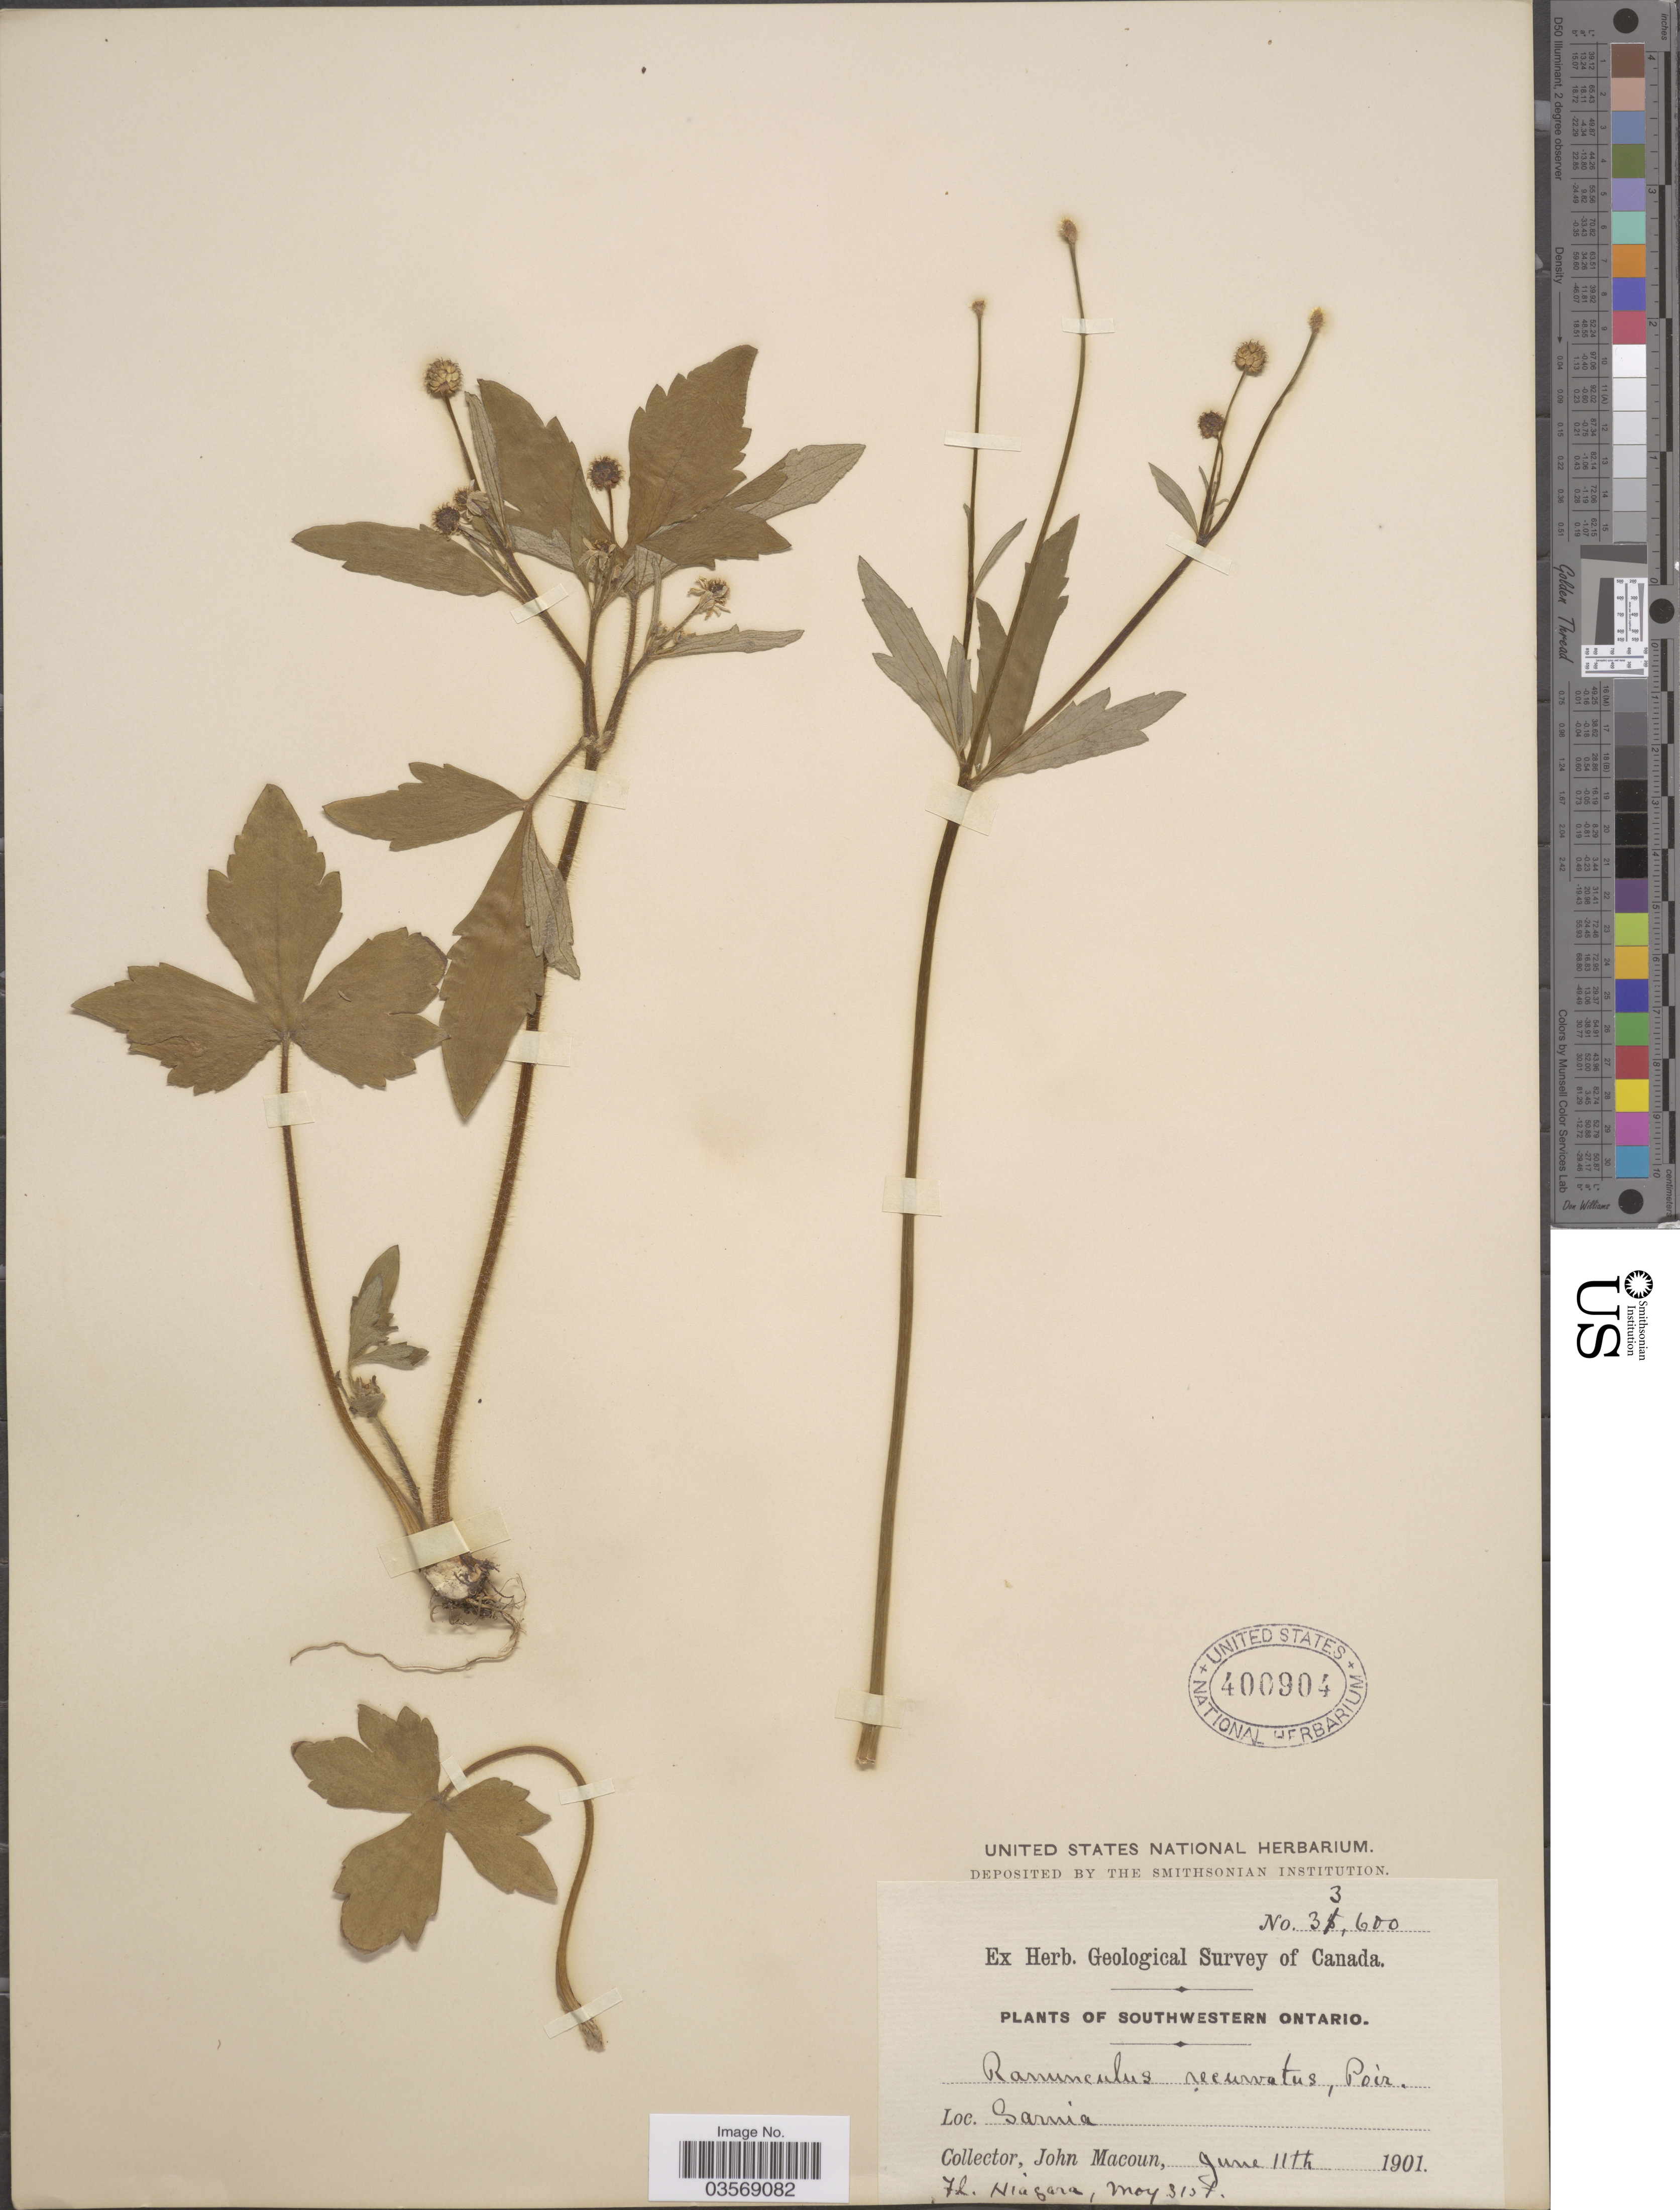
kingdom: Plantae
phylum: Tracheophyta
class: Magnoliopsida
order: Ranunculales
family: Ranunculaceae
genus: Ranunculus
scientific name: Ranunculus recurvatus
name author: Poir.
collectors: J. Macoun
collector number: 33600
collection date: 1901-05-31/1901-06-11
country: Canada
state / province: Ontario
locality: Southwestern Ontario. Sarnia. Niagara.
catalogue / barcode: US 400904